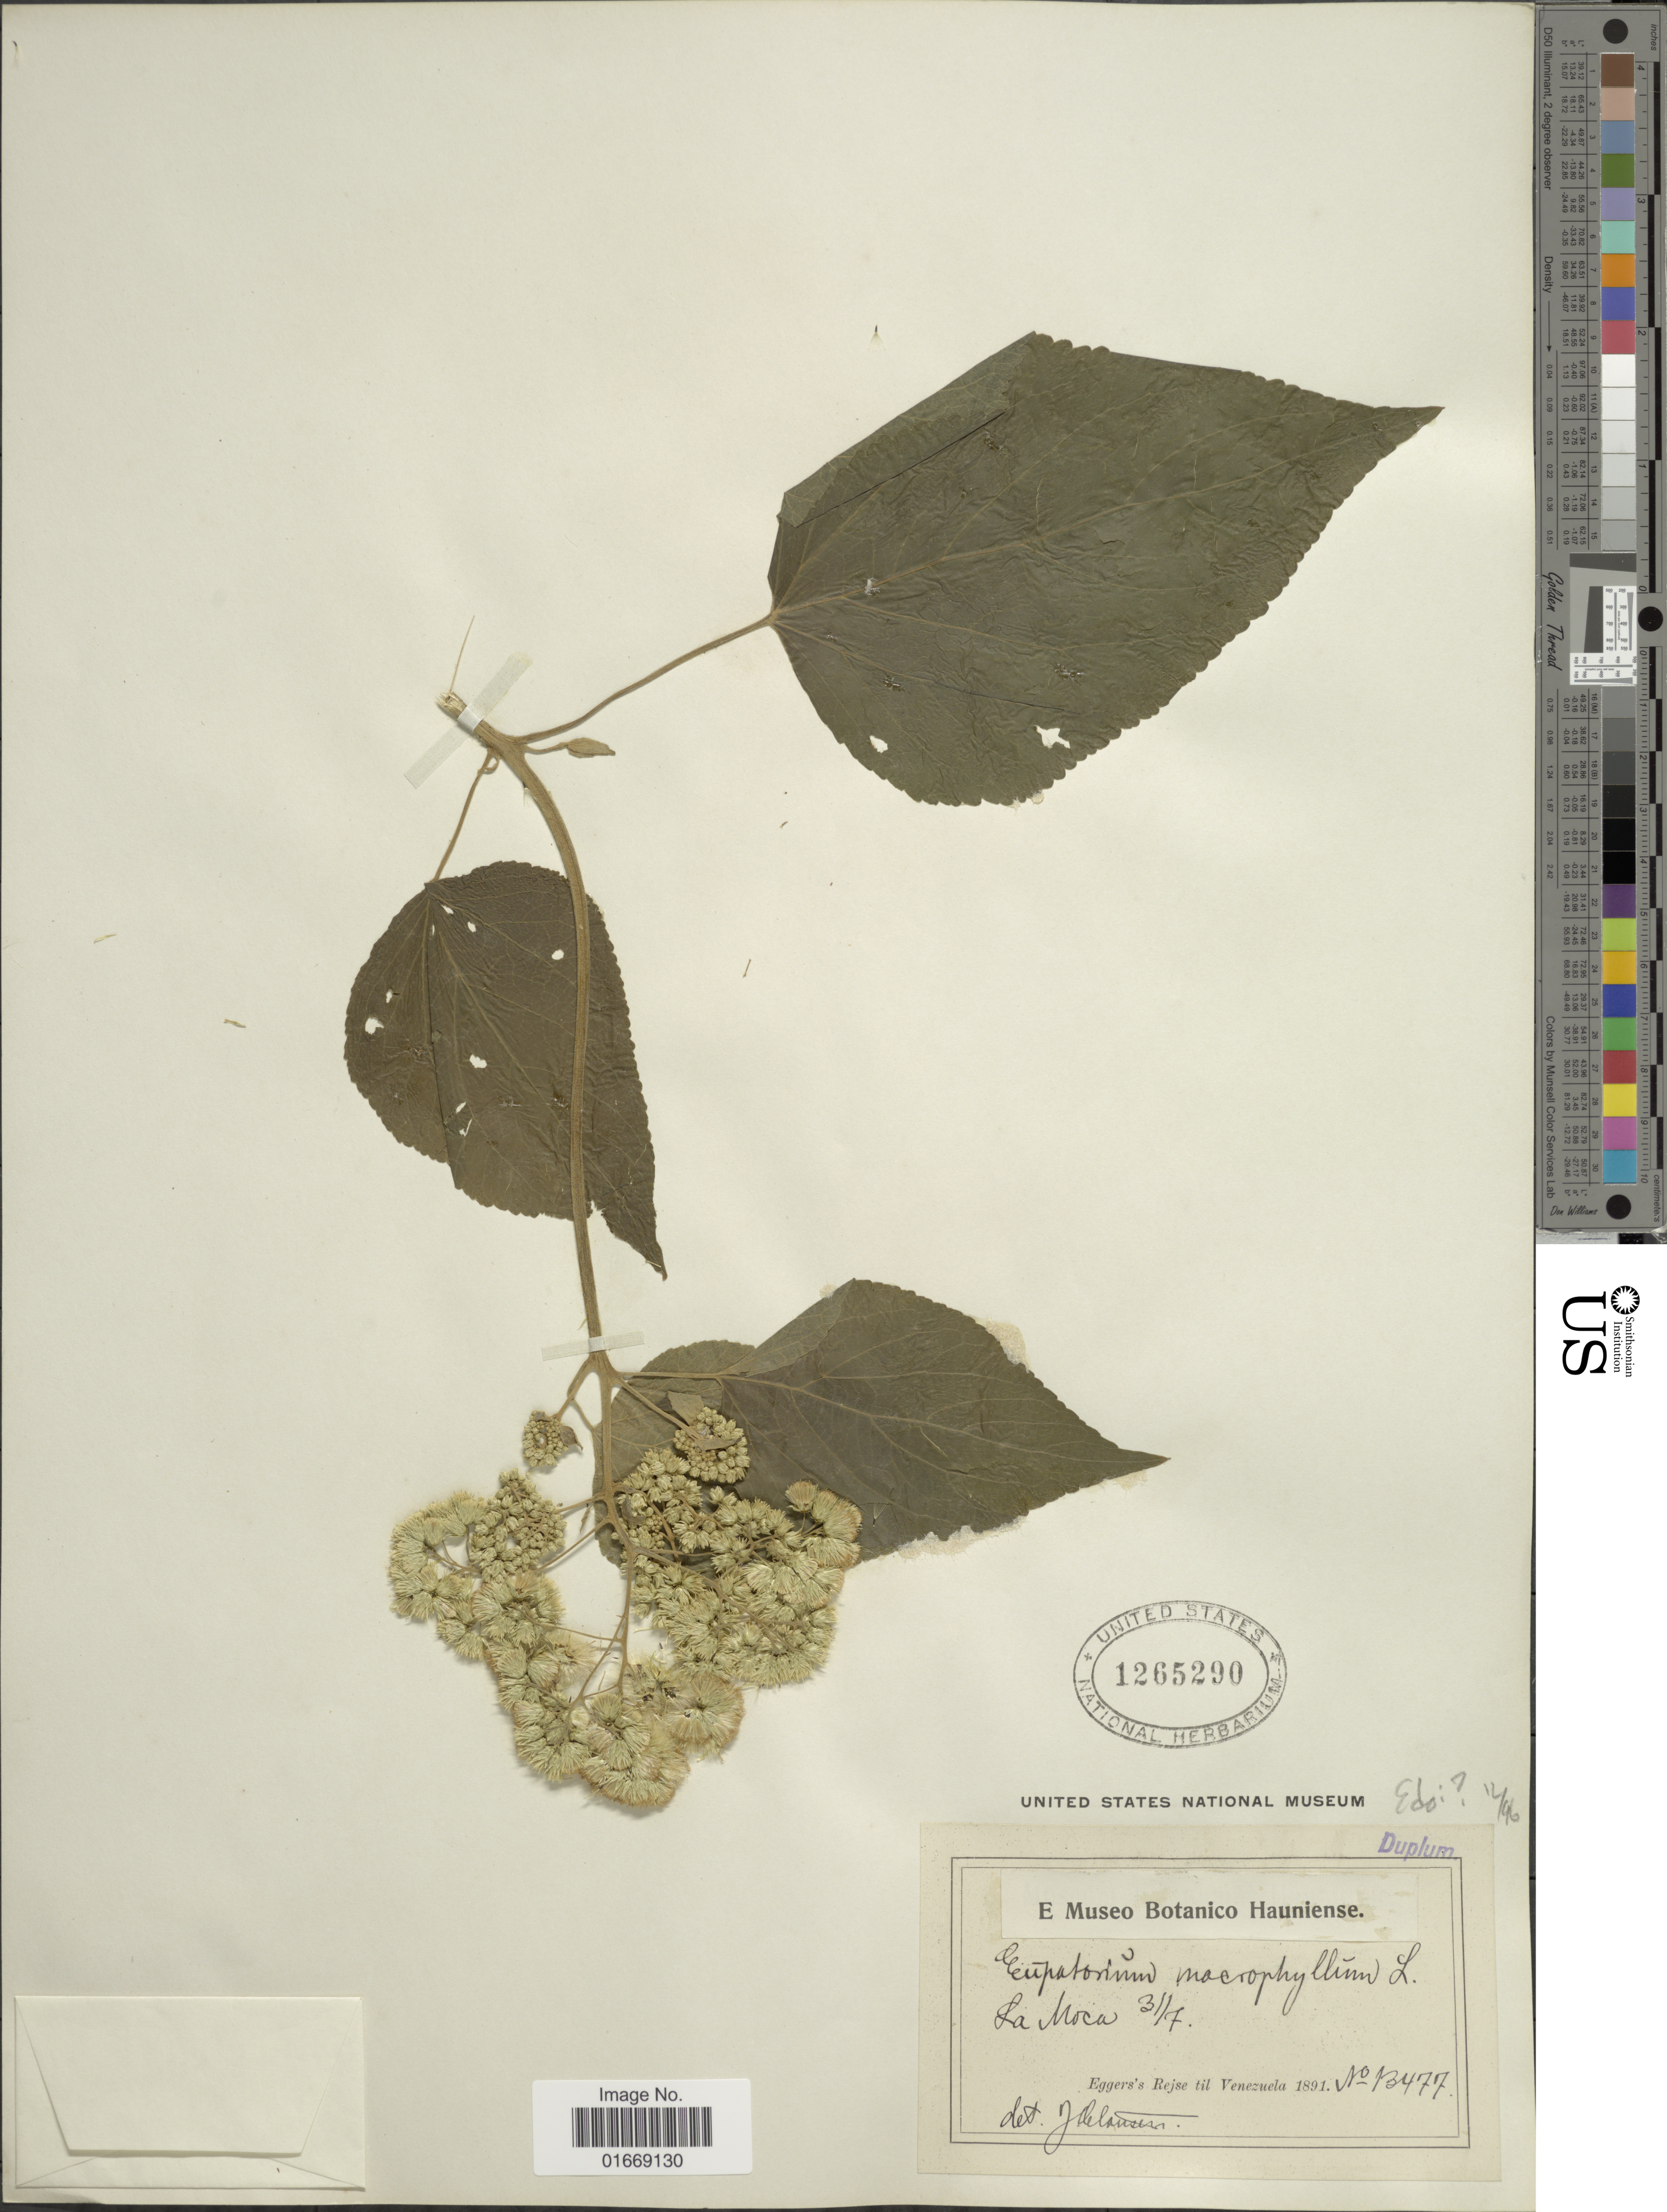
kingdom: Plantae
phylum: Tracheophyta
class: Magnoliopsida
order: Asterales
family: Asteraceae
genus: Hebeclinium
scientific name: Hebeclinium macrophyllum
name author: (L.) DC.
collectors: -. Eggers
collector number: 13477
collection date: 1891-07-31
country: Venezuela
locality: La Moca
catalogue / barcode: US 1265290